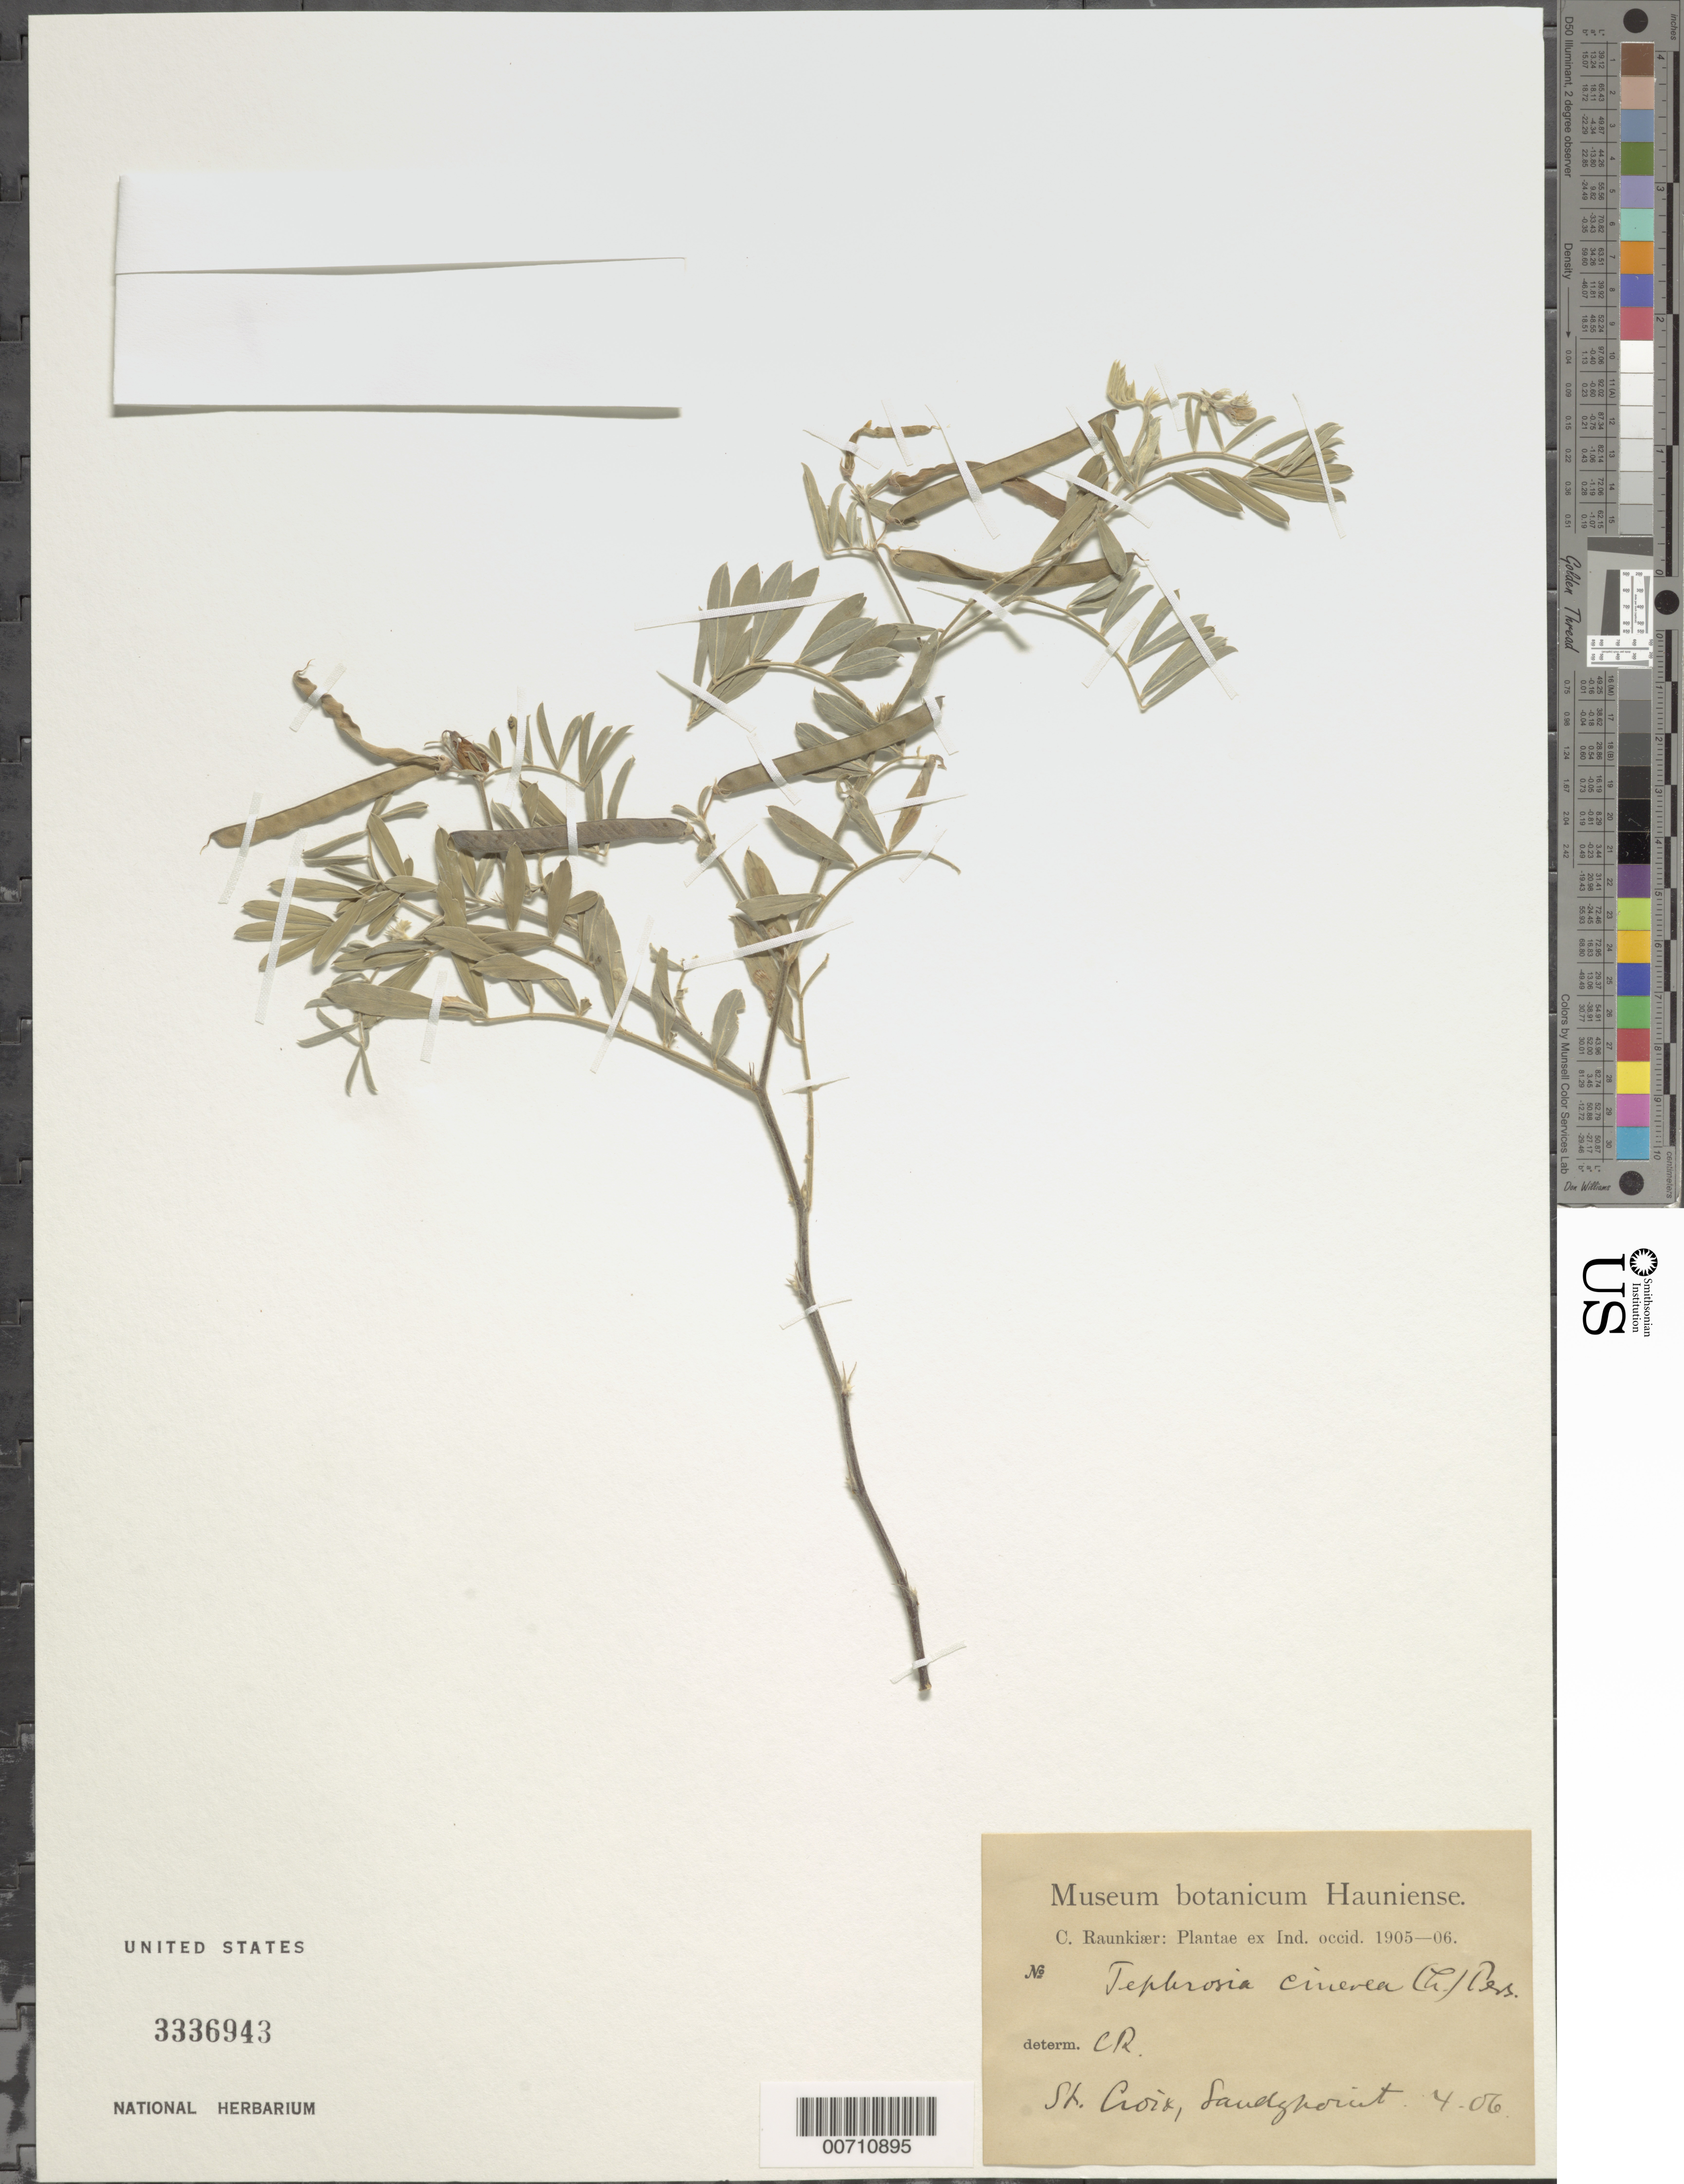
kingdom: Plantae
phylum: Tracheophyta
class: Magnoliopsida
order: Fabales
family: Fabaceae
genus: Tephrosia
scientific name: Tephrosia cinerea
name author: (L.) Pers.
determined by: Raunkiær, C.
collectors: C. C. Raunkiaer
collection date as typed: Apr 1906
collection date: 1906-04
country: U.S. Virgin Islands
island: St. Croix Island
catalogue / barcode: US 3336943